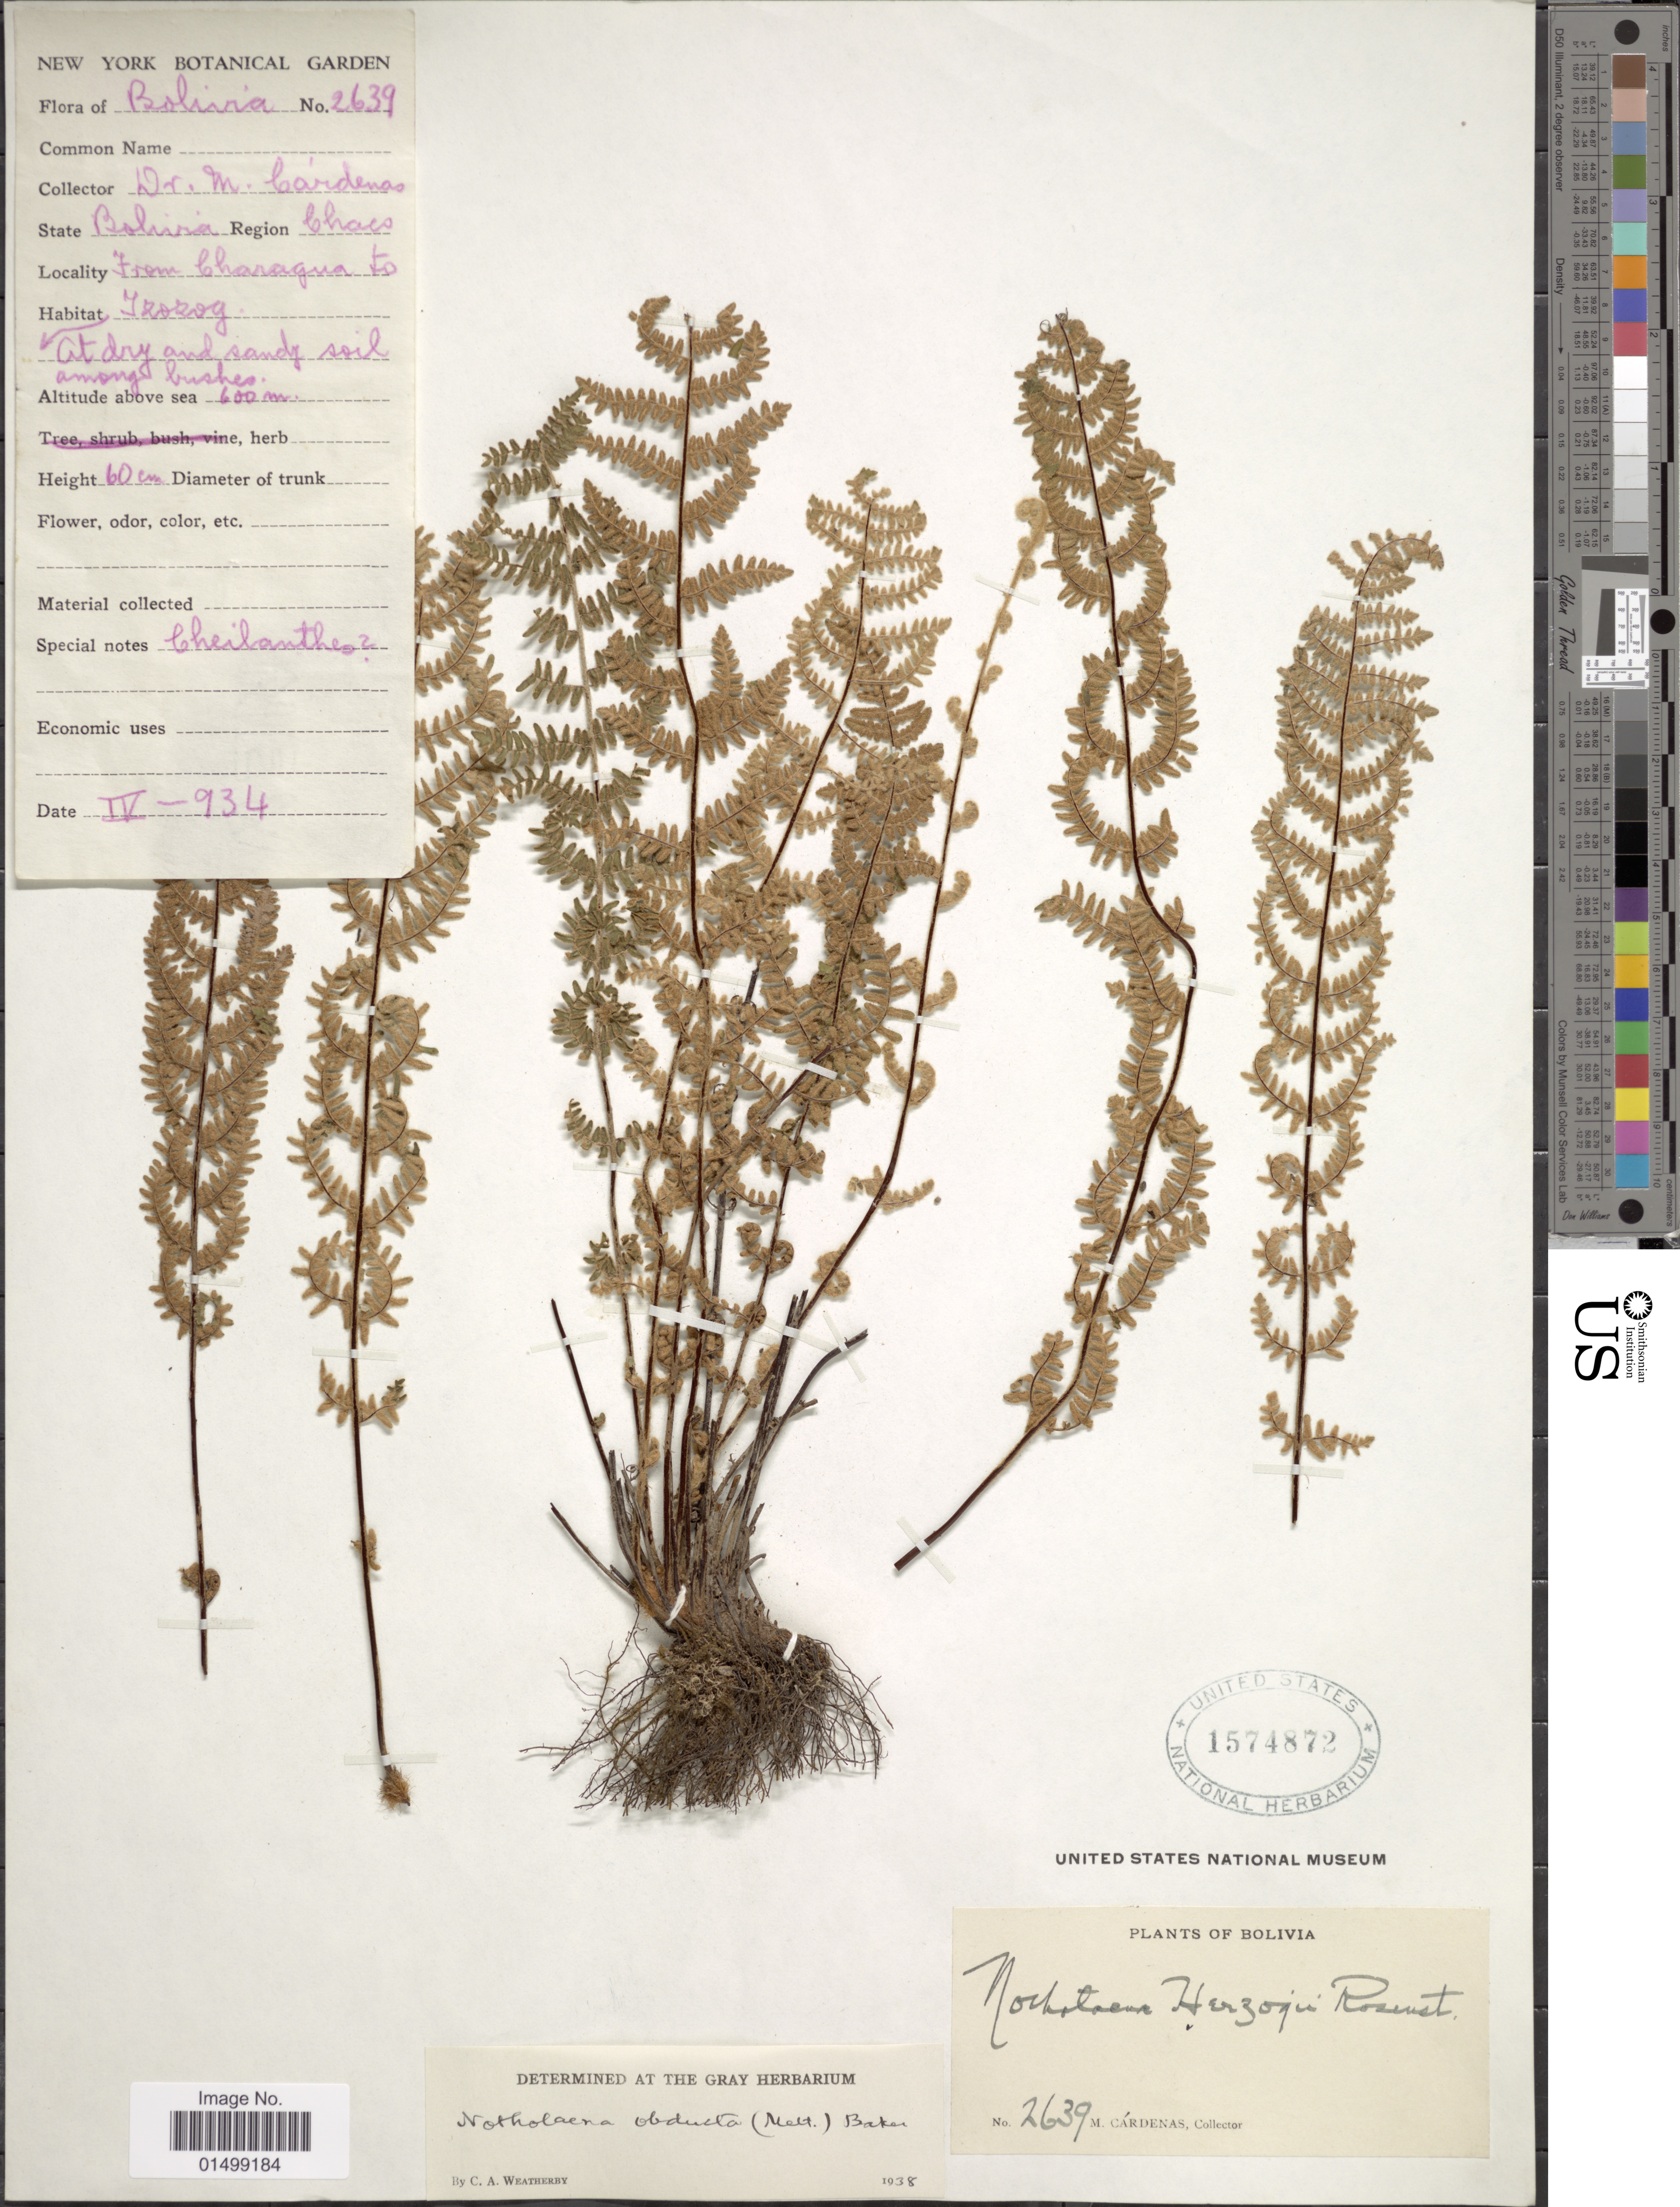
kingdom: Plantae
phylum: Tracheophyta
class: Polypodiopsida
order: Polypodiales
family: Pteridaceae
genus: Cheilanthes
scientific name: Cheilanthes obducta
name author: (Mett.) Baker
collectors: M. Cárdenas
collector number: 2639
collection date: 1934-05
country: Bolivia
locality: Chacs, from Charagua to Izozorg.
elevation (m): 600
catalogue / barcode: US 1574872